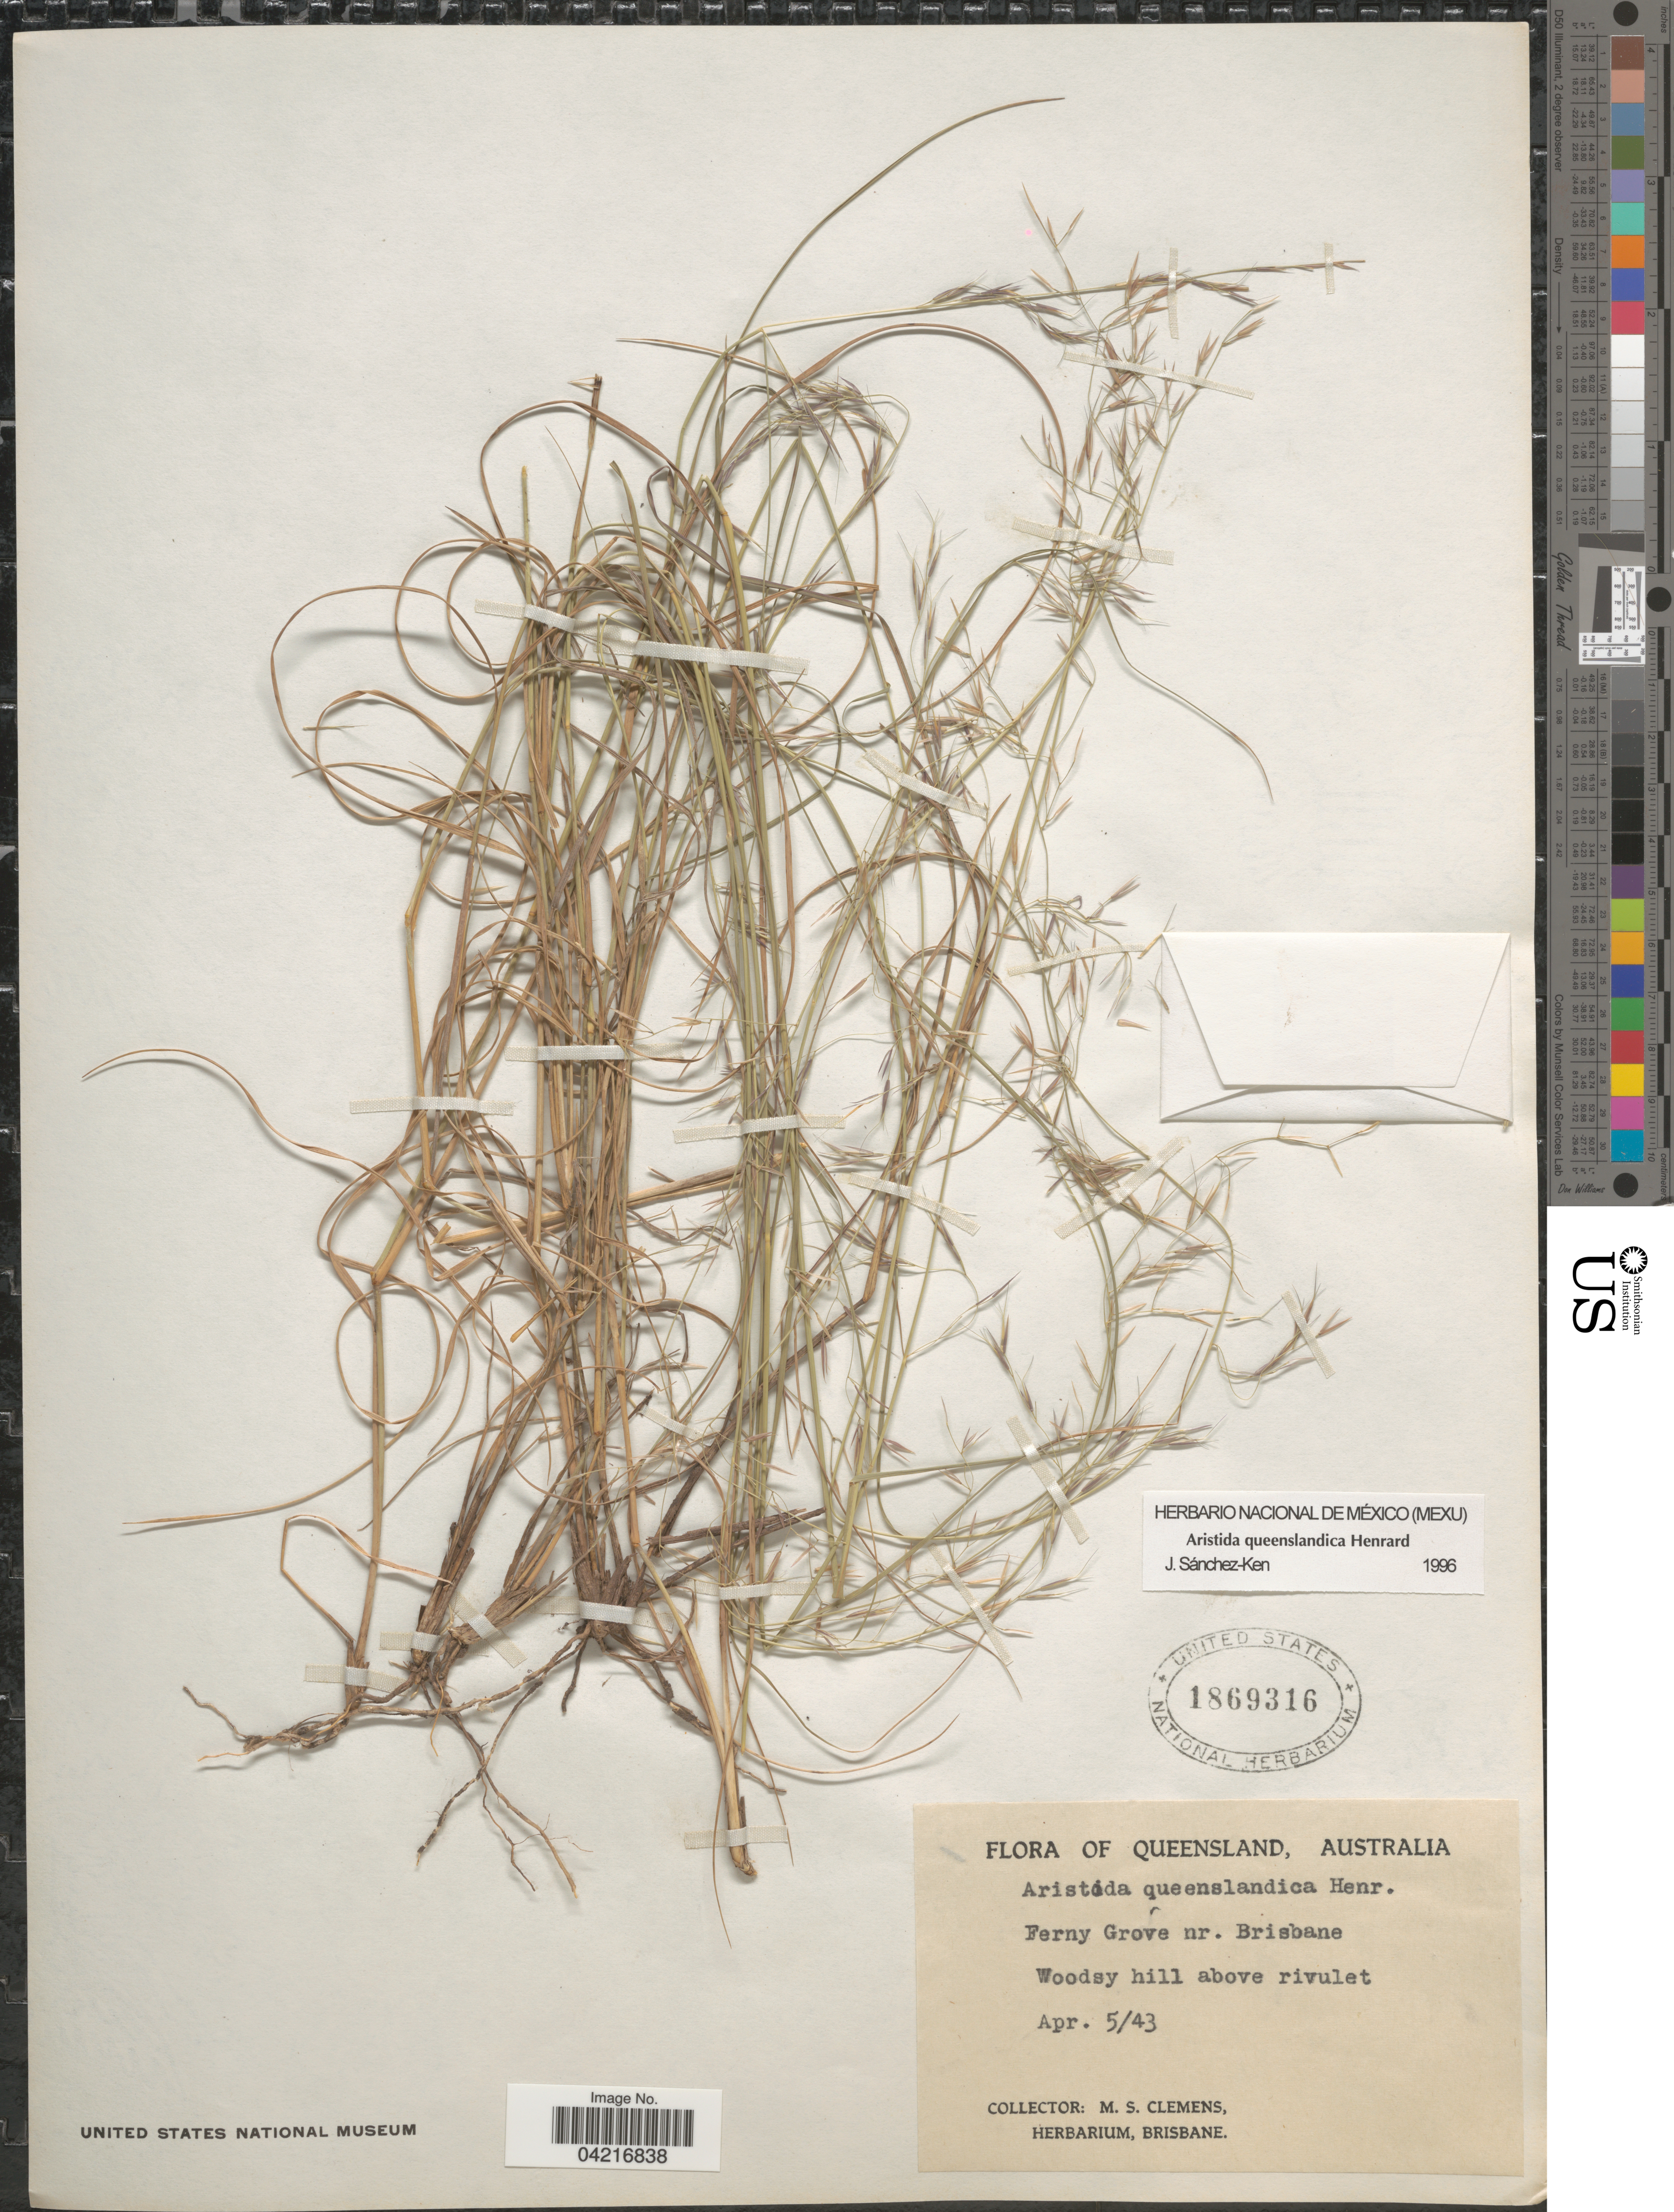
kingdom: Plantae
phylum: Tracheophyta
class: Liliopsida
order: Poales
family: Poaceae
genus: Aristida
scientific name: Aristida queenslandica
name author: Henr.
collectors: M. S. Clemens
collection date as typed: Transcribed d/m/y: 5/4/43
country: Australia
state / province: Queensland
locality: Ferny Grove nr. Brisbane.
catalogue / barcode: US 1869316